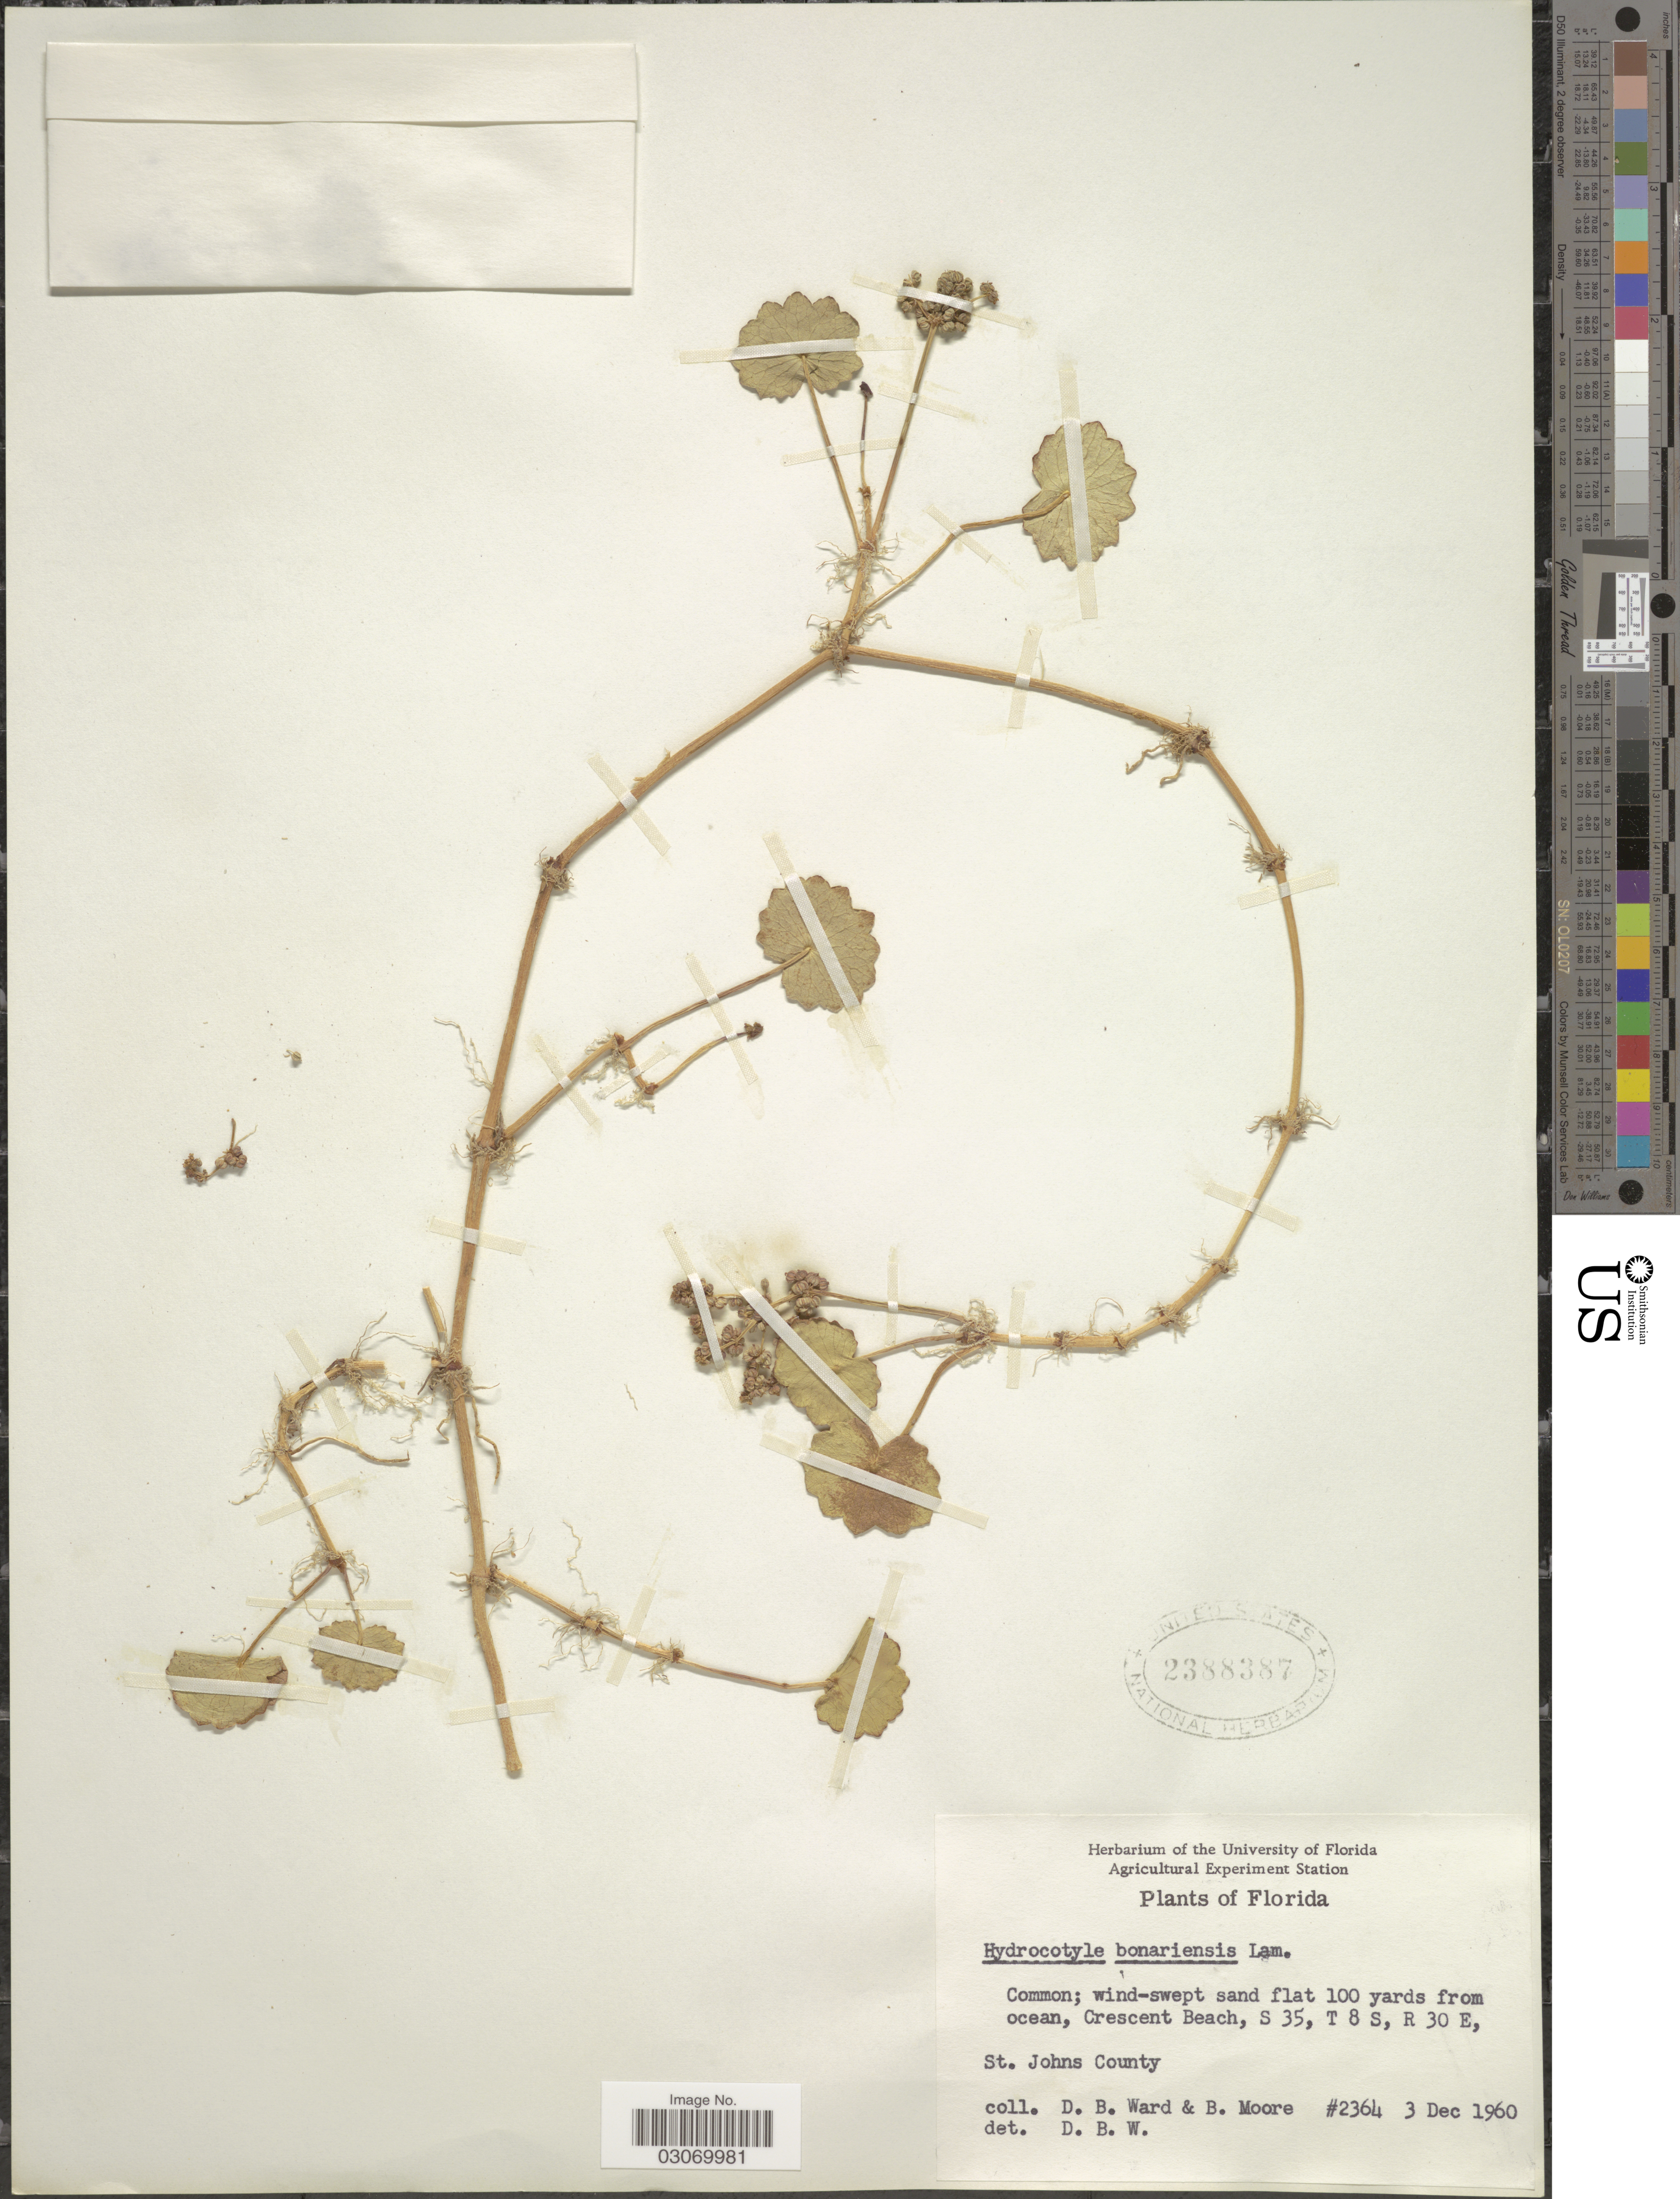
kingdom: Plantae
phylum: Tracheophyta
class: Magnoliopsida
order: Apiales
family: Araliaceae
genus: Hydrocotyle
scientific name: Hydrocotyle bonariensis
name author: Lam.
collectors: D. B. Ward & B. Moore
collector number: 2364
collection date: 1960-12-03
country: United States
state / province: Florida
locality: Wind-swept sand flat 100 yards from ocean, Crescent Beach, S 35, T 8 S, R 30 E. St. Johns County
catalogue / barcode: US 2388387